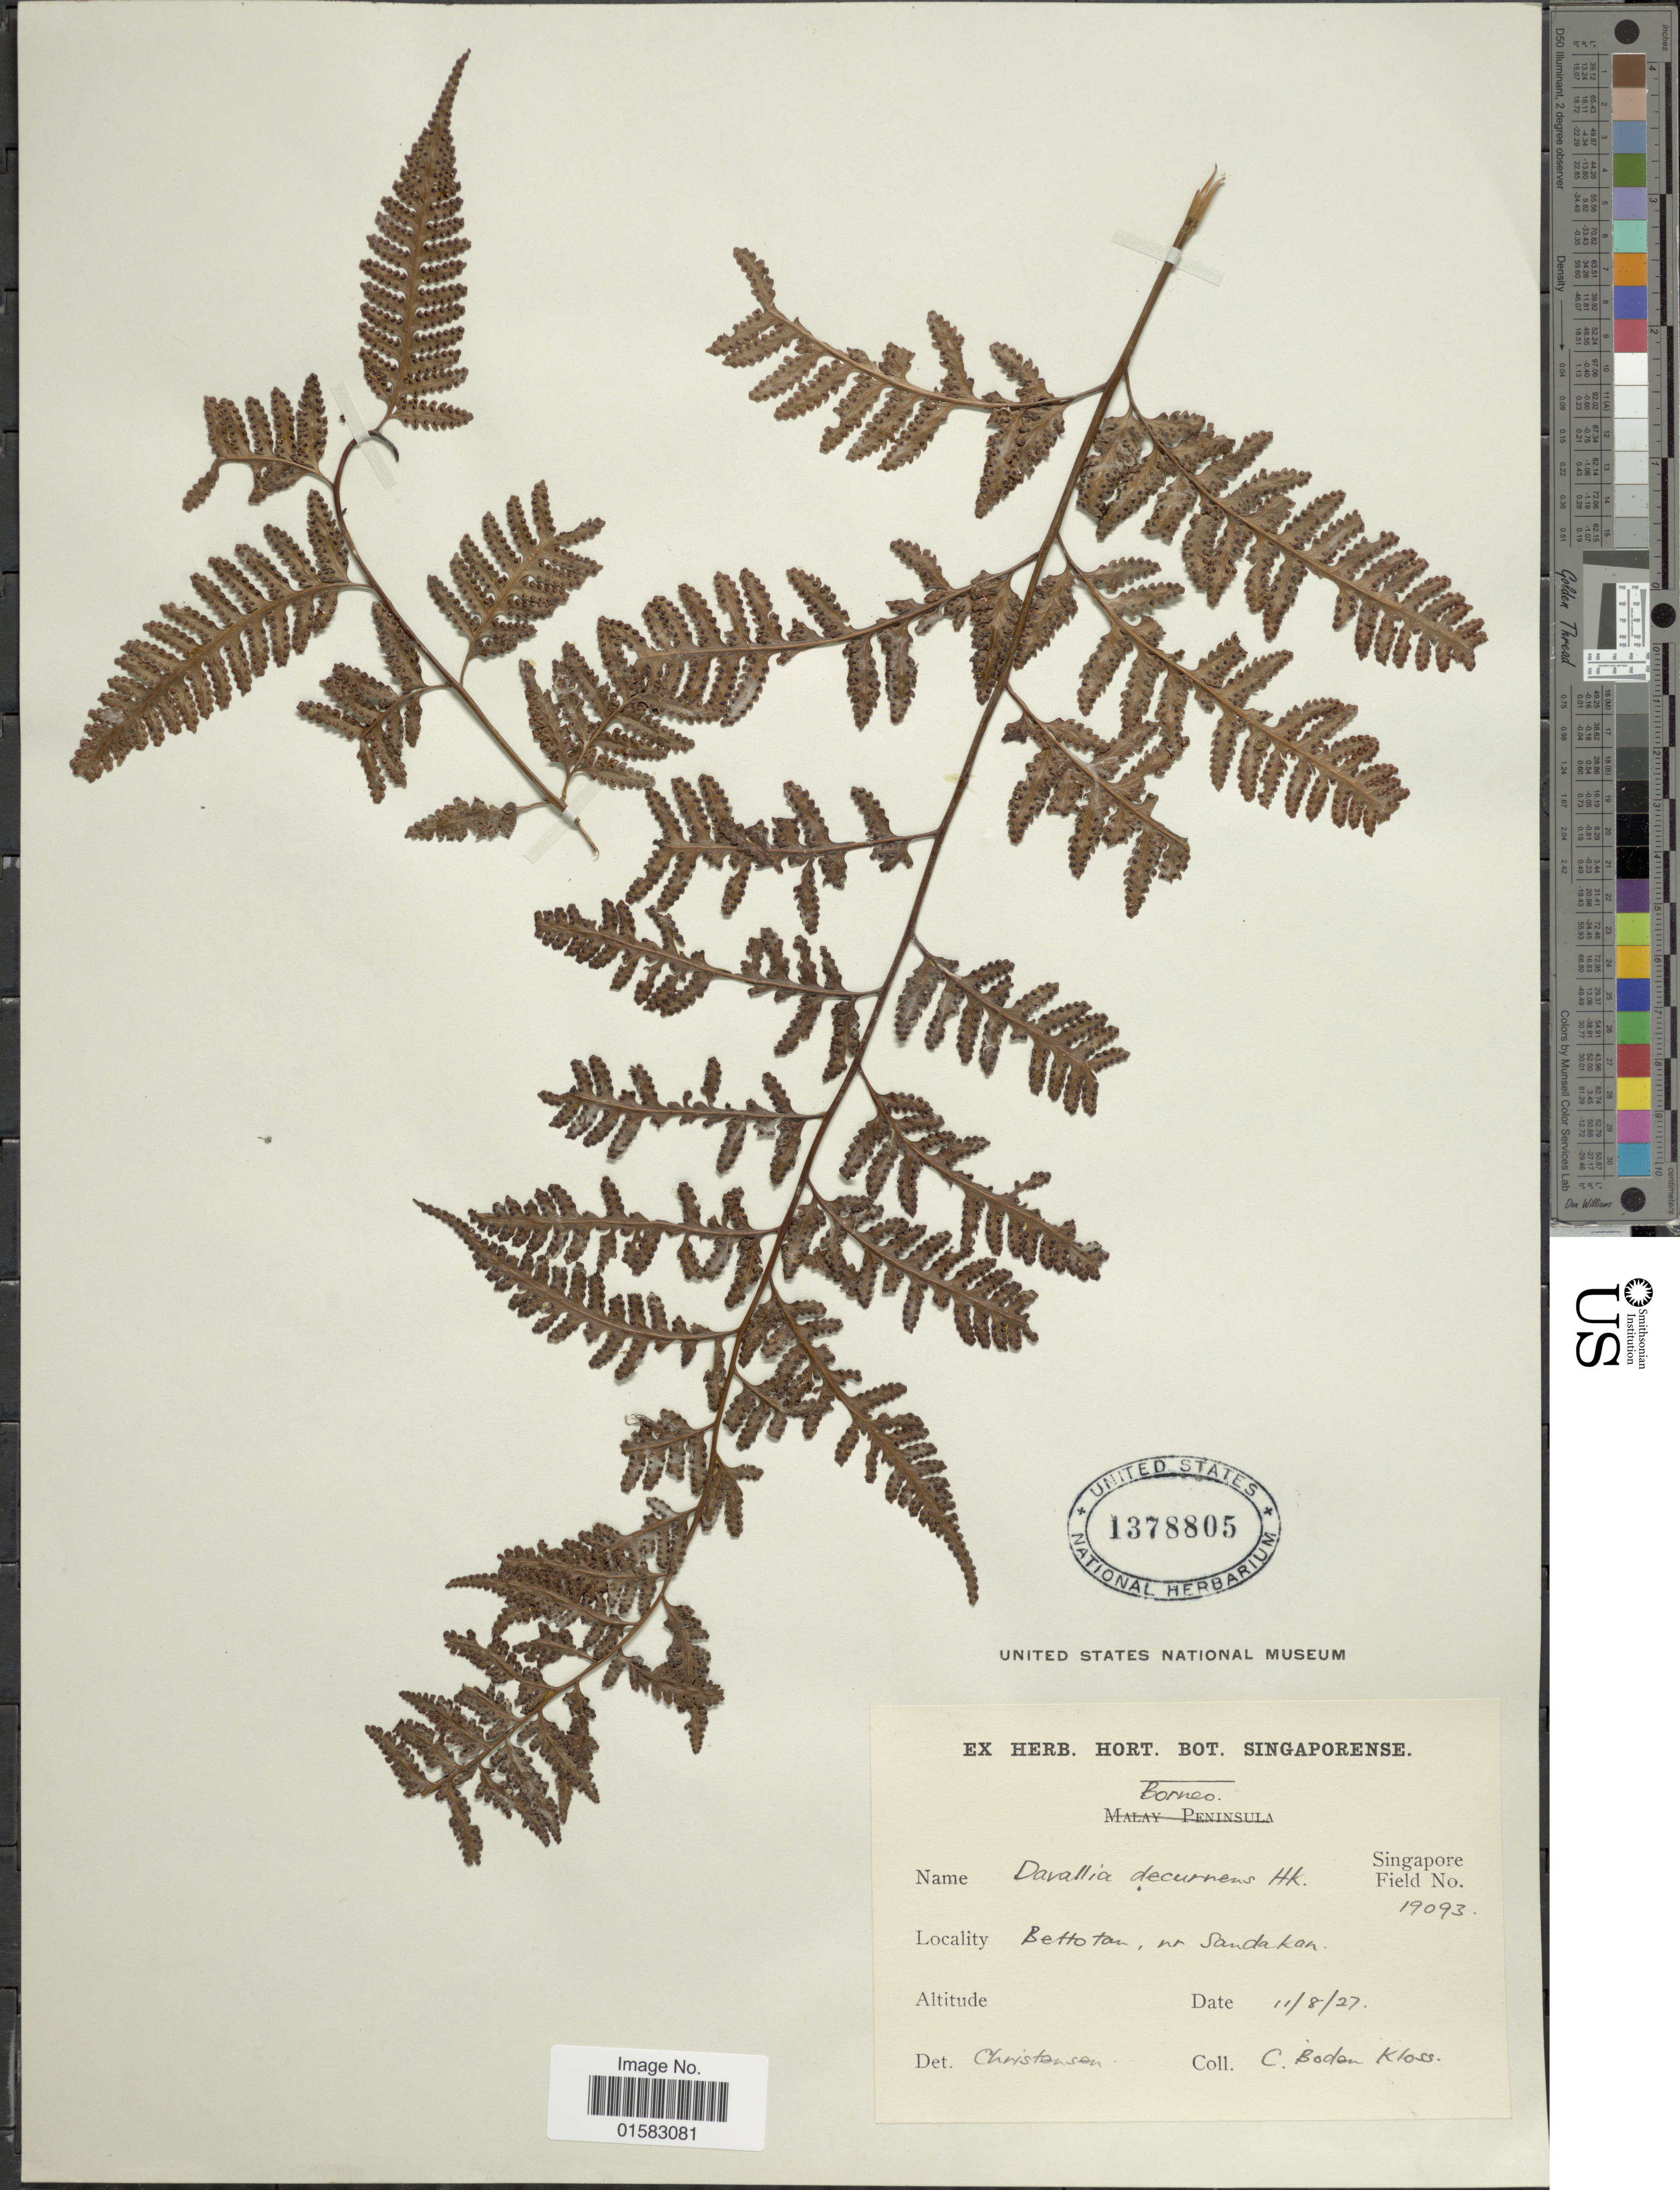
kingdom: Plantae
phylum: Tracheophyta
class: Polypodiopsida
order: Polypodiales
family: Davalliaceae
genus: Davallia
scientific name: Davallia divaricata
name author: Blume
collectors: C. Boden-Kloss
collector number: Singapore Field 19093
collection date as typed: Transcribed d/m/y: 11/8/27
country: Malaysia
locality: Borneo, Bettotan, nr Sandakan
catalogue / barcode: US 1378805